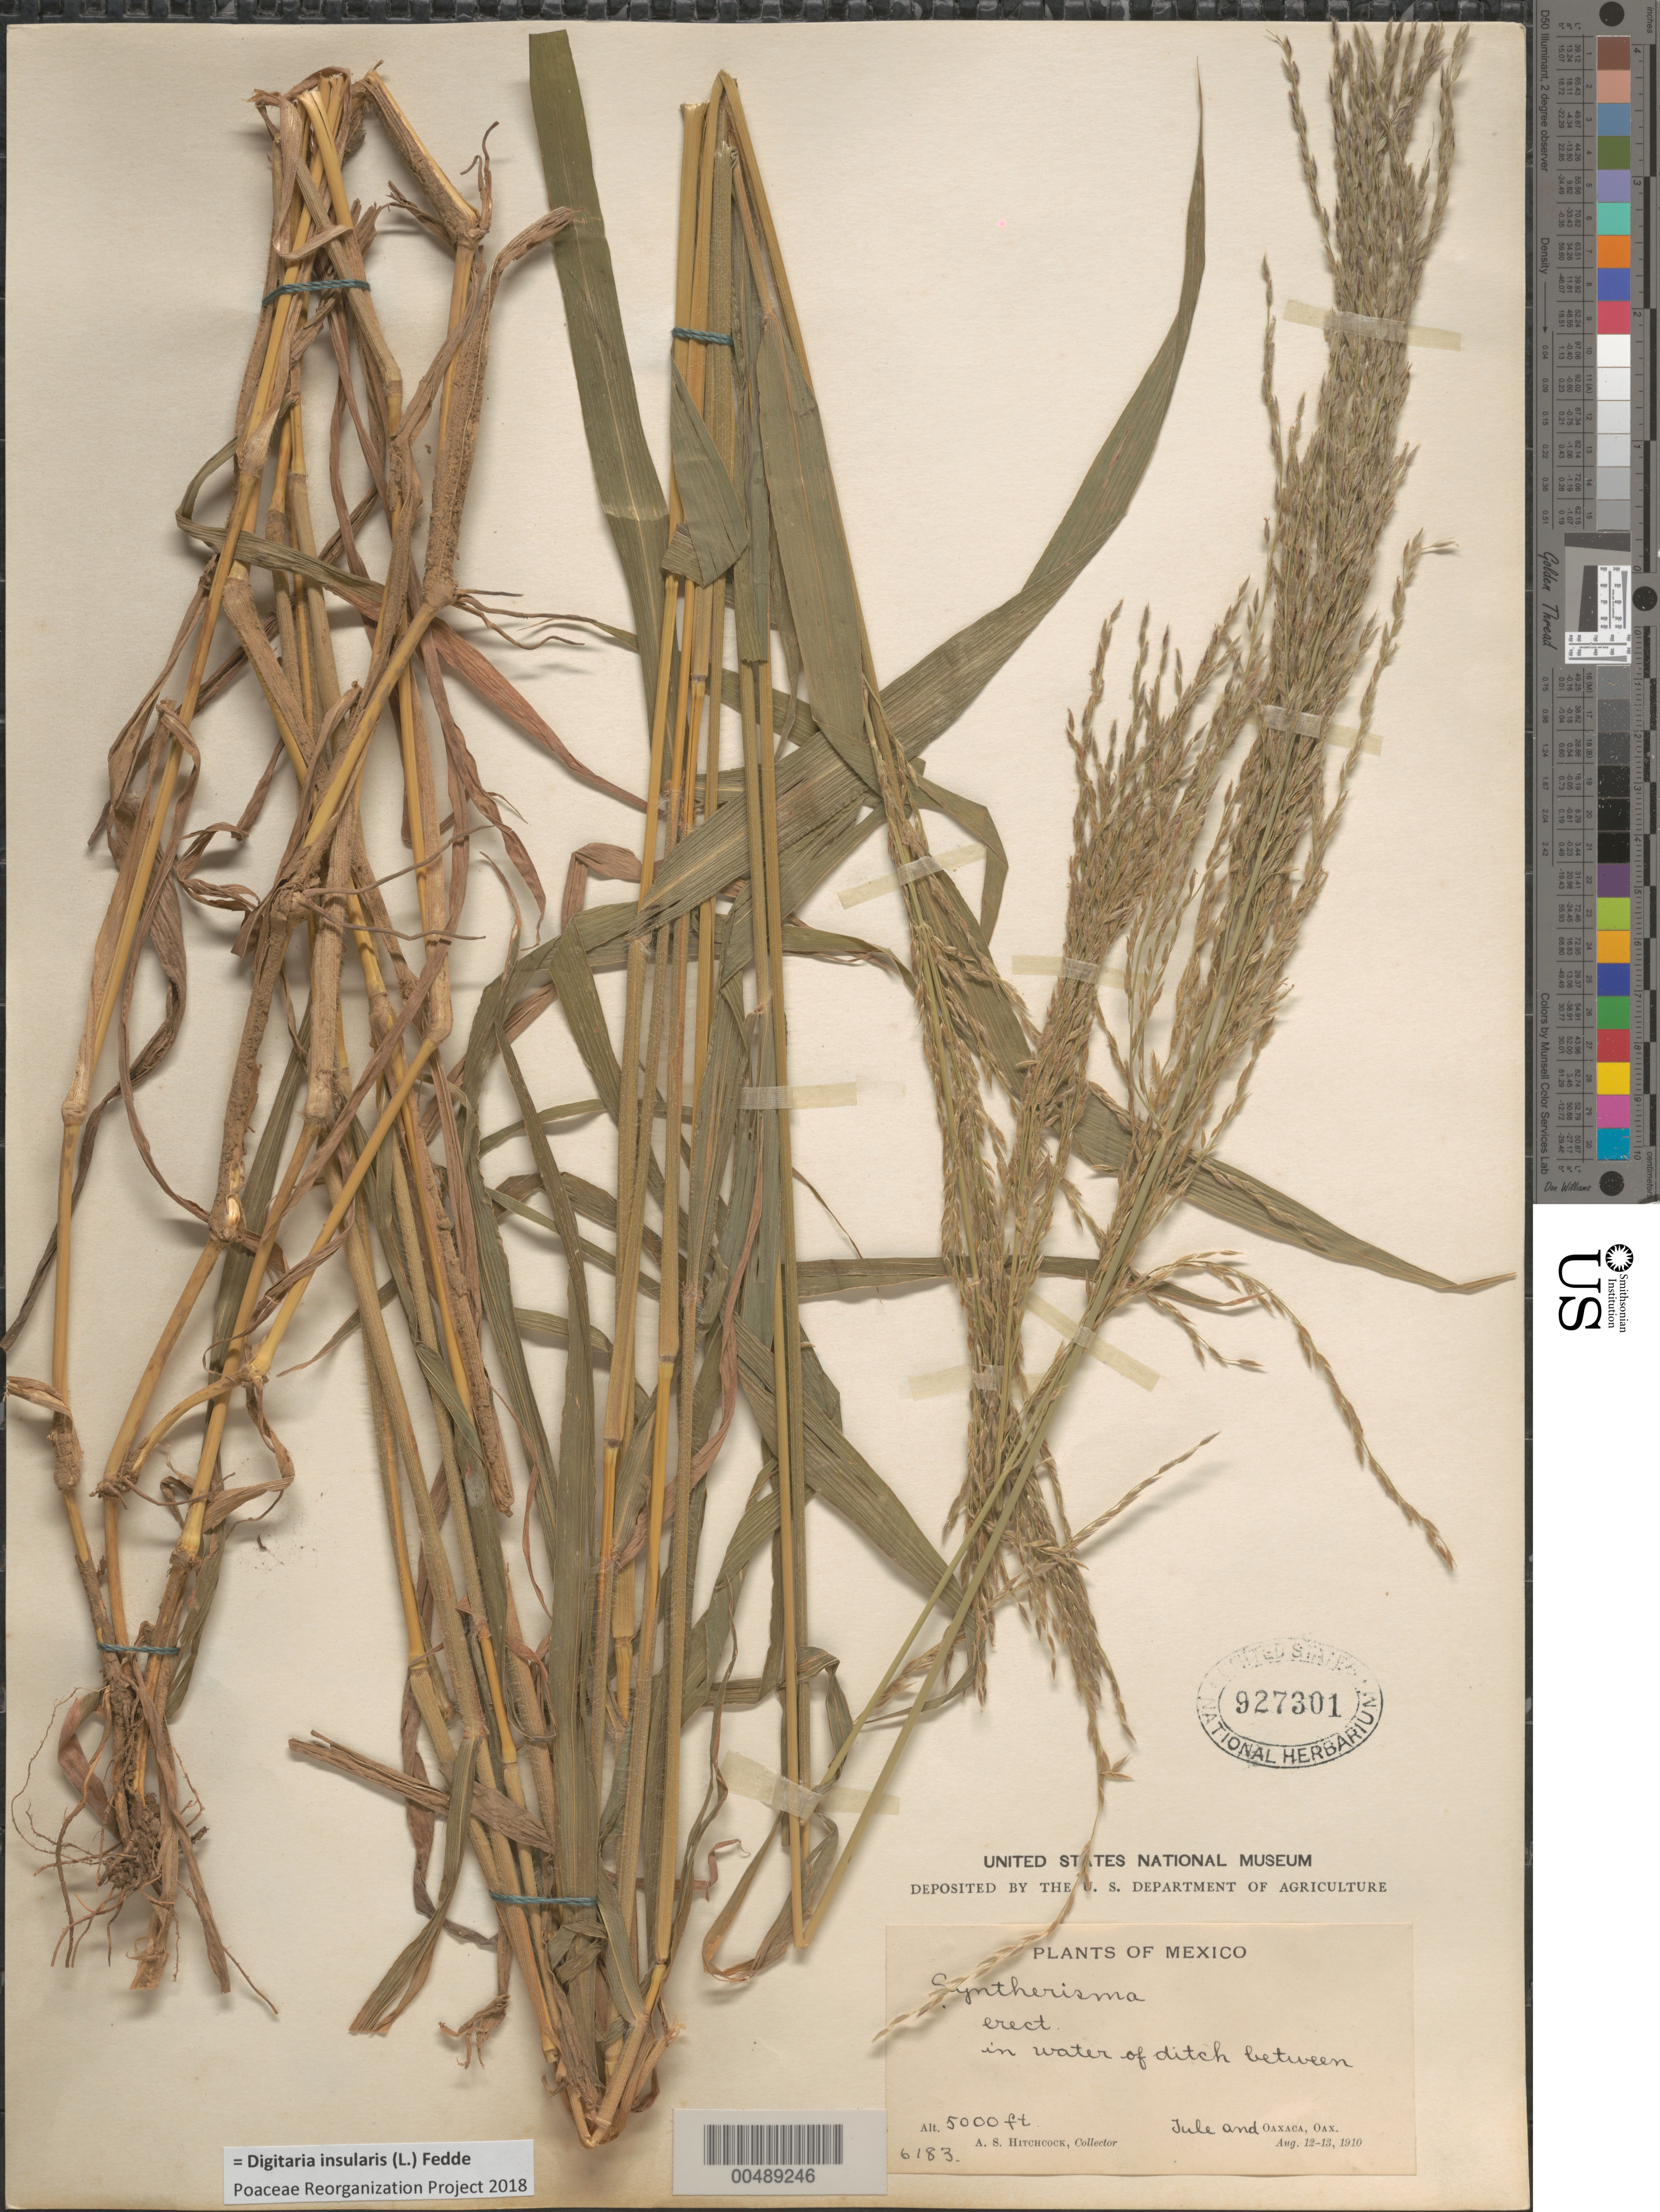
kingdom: Plantae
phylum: Tracheophyta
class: Liliopsida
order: Poales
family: Poaceae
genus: Digitaria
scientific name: Digitaria insularis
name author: (L.) Fedde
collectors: A. S. Hitchcock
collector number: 6183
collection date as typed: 12 Aug 1910 to 13 Aug 1910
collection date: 1910-08-12/1910-08-13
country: Mexico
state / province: Oaxaca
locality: Between Tule and Oaxaca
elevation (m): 1524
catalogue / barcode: US 927301